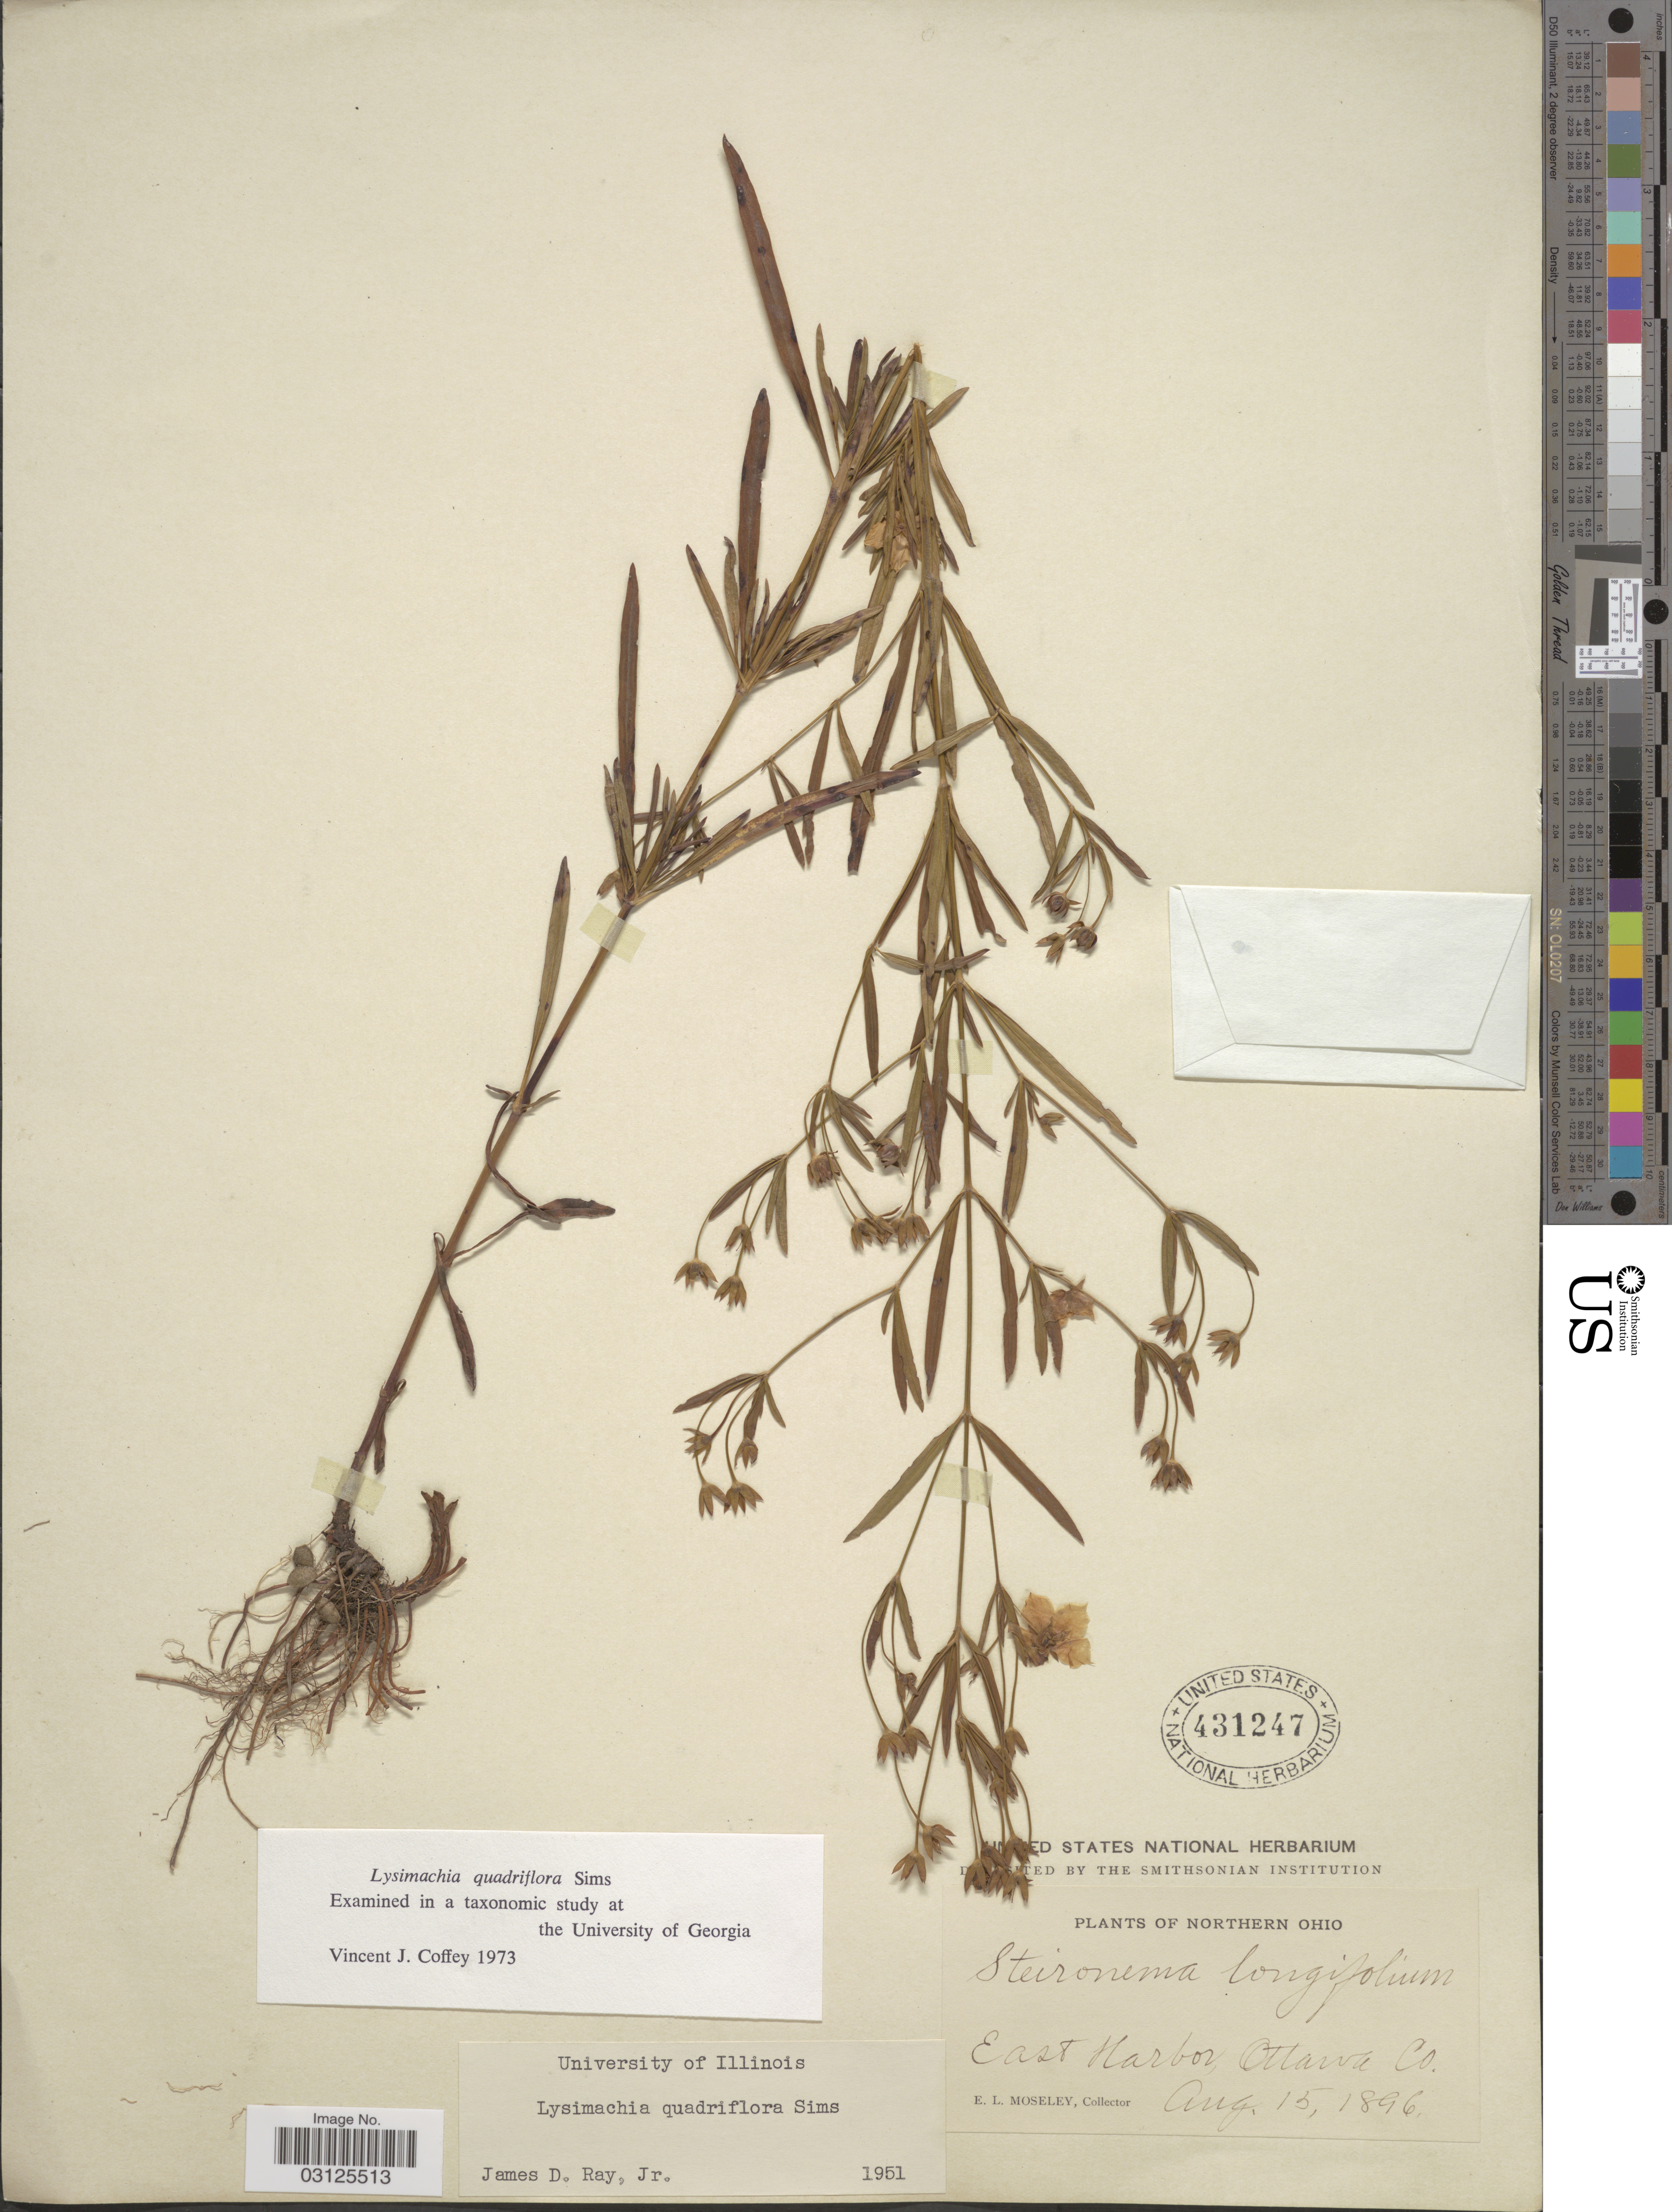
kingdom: Plantae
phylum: Tracheophyta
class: Magnoliopsida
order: Ericales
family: Primulaceae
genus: Lysimachia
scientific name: Lysimachia quadriflora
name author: Sims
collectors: E. Moseley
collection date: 1896-08-15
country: United States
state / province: Ohio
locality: Northern Ohio, East Harbor, Ottawa Co.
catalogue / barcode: US 431247